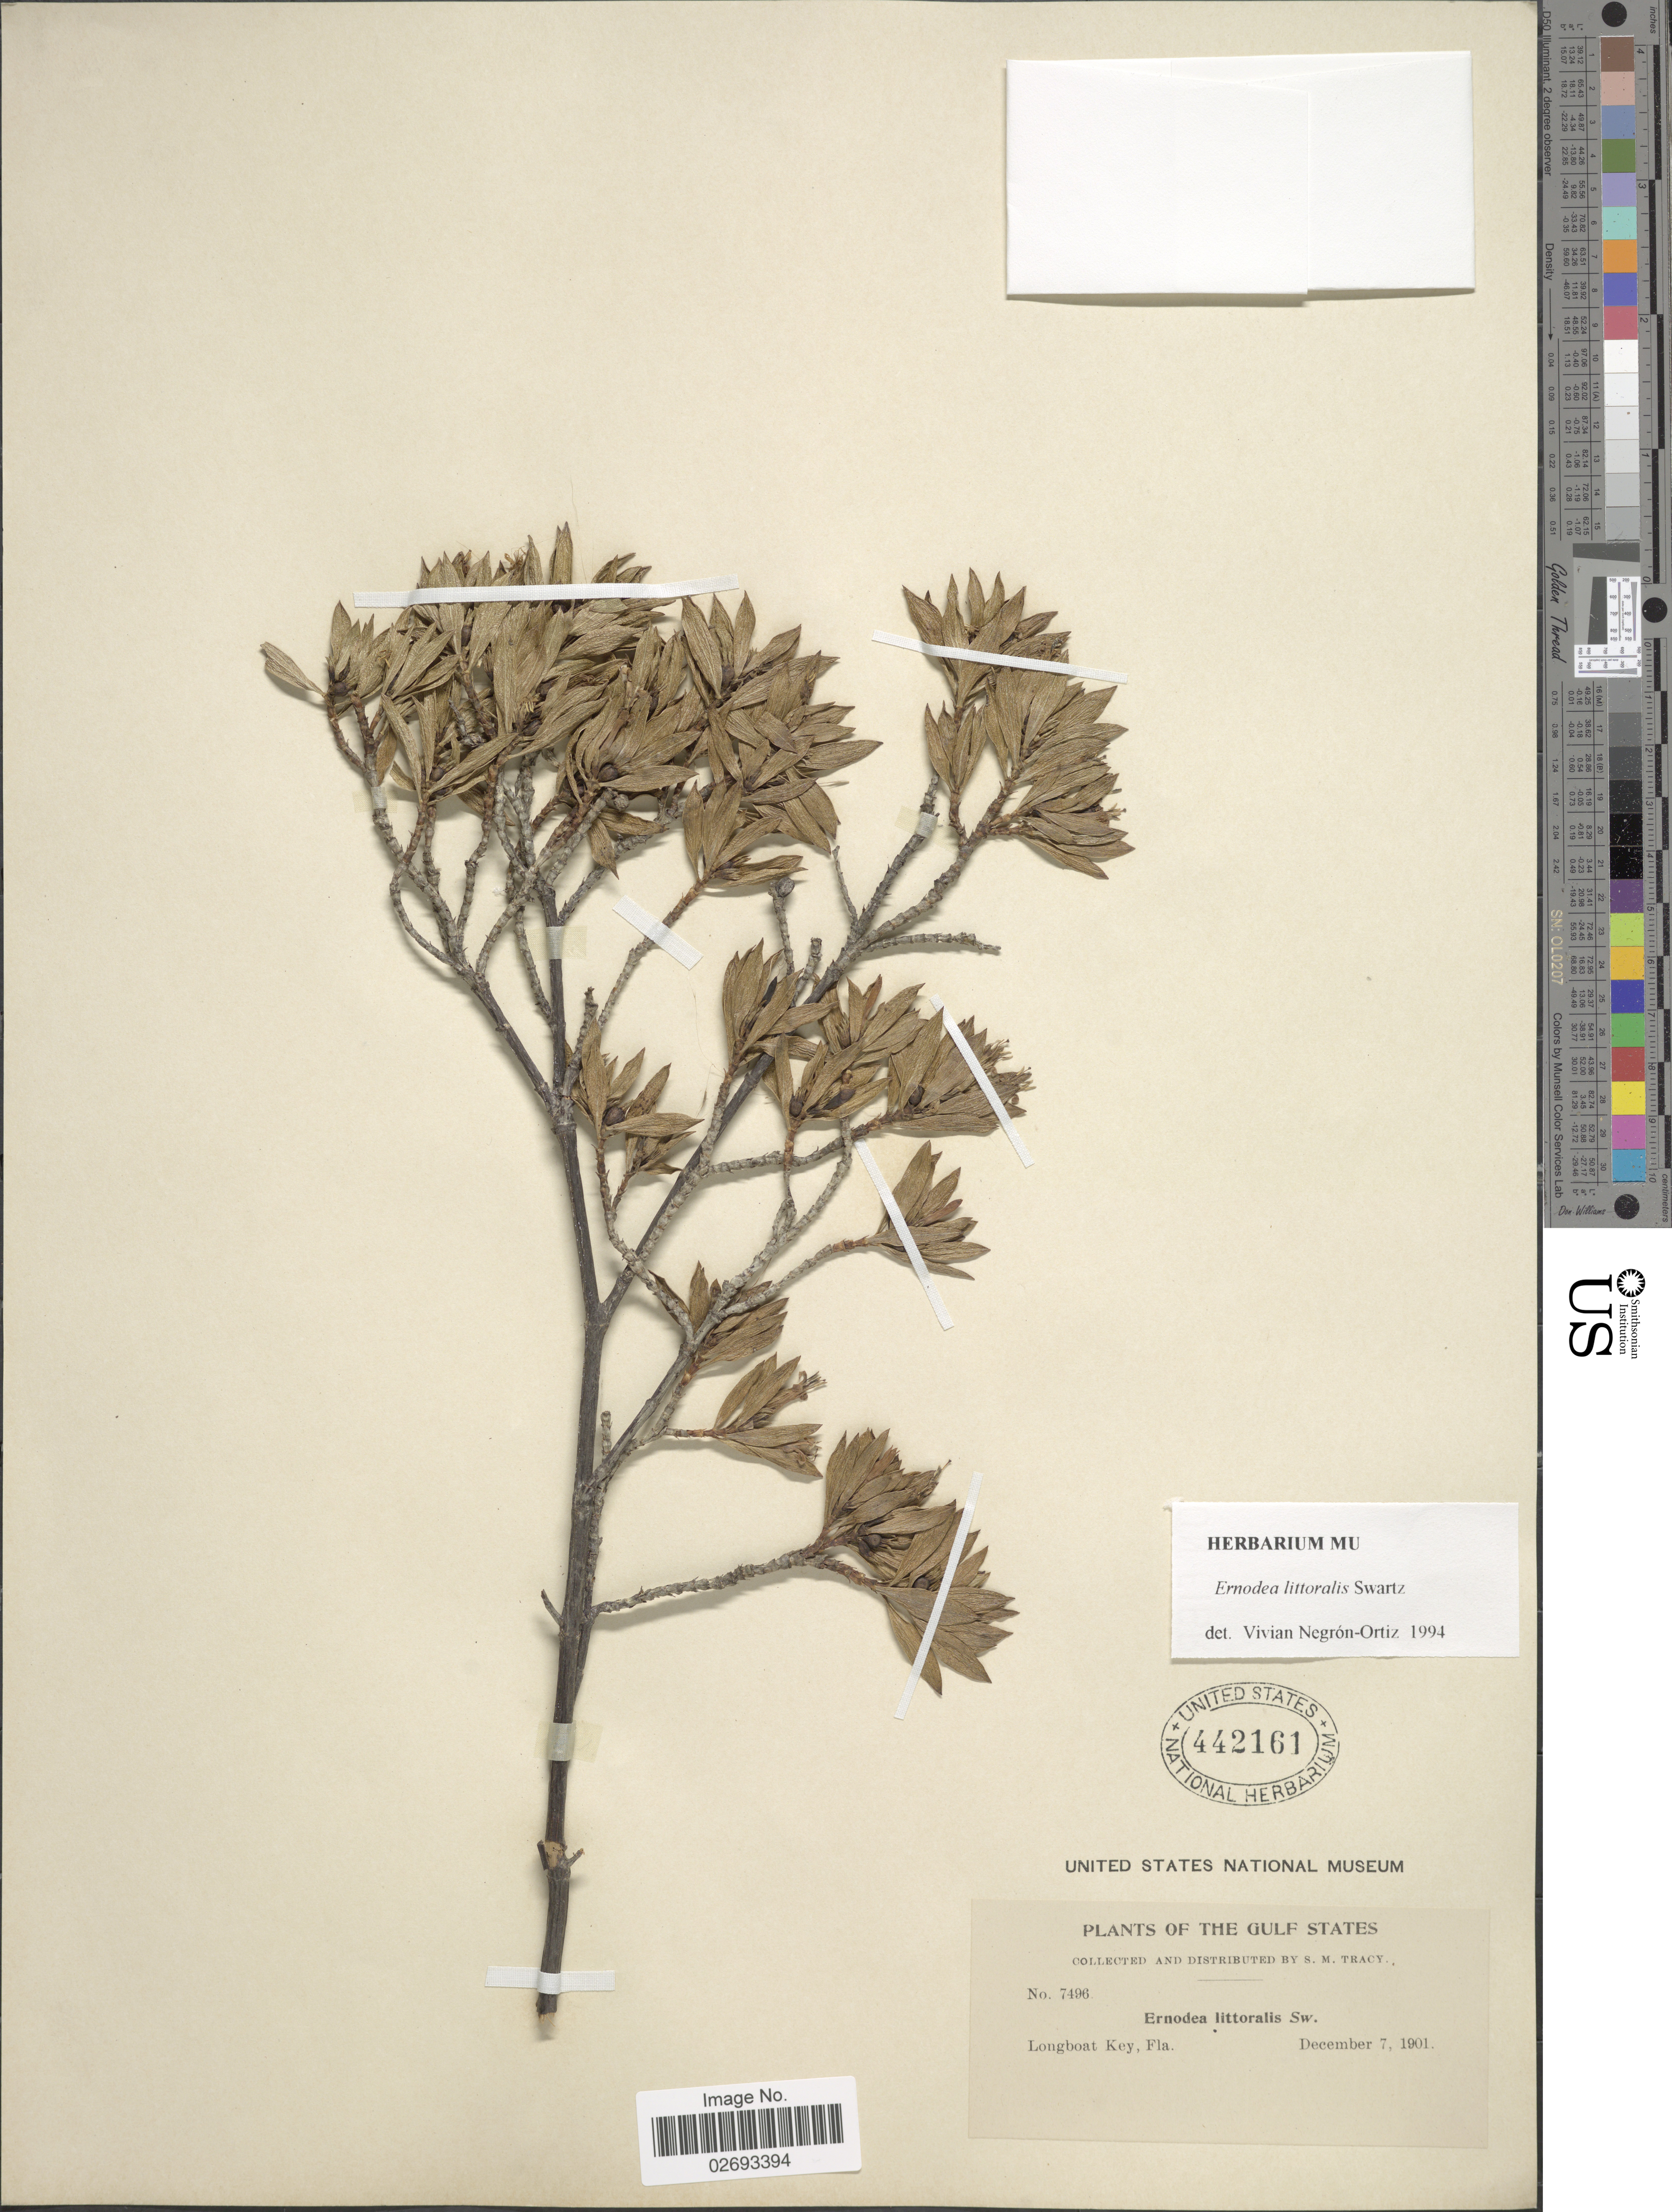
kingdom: Plantae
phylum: Tracheophyta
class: Magnoliopsida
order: Gentianales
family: Rubiaceae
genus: Ernodea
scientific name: Ernodea littoralis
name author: Sw.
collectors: S. M. Tracy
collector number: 7496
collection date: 1901-12-07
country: United States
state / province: Florida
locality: The Gulf States, Longboat Key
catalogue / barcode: US 442161